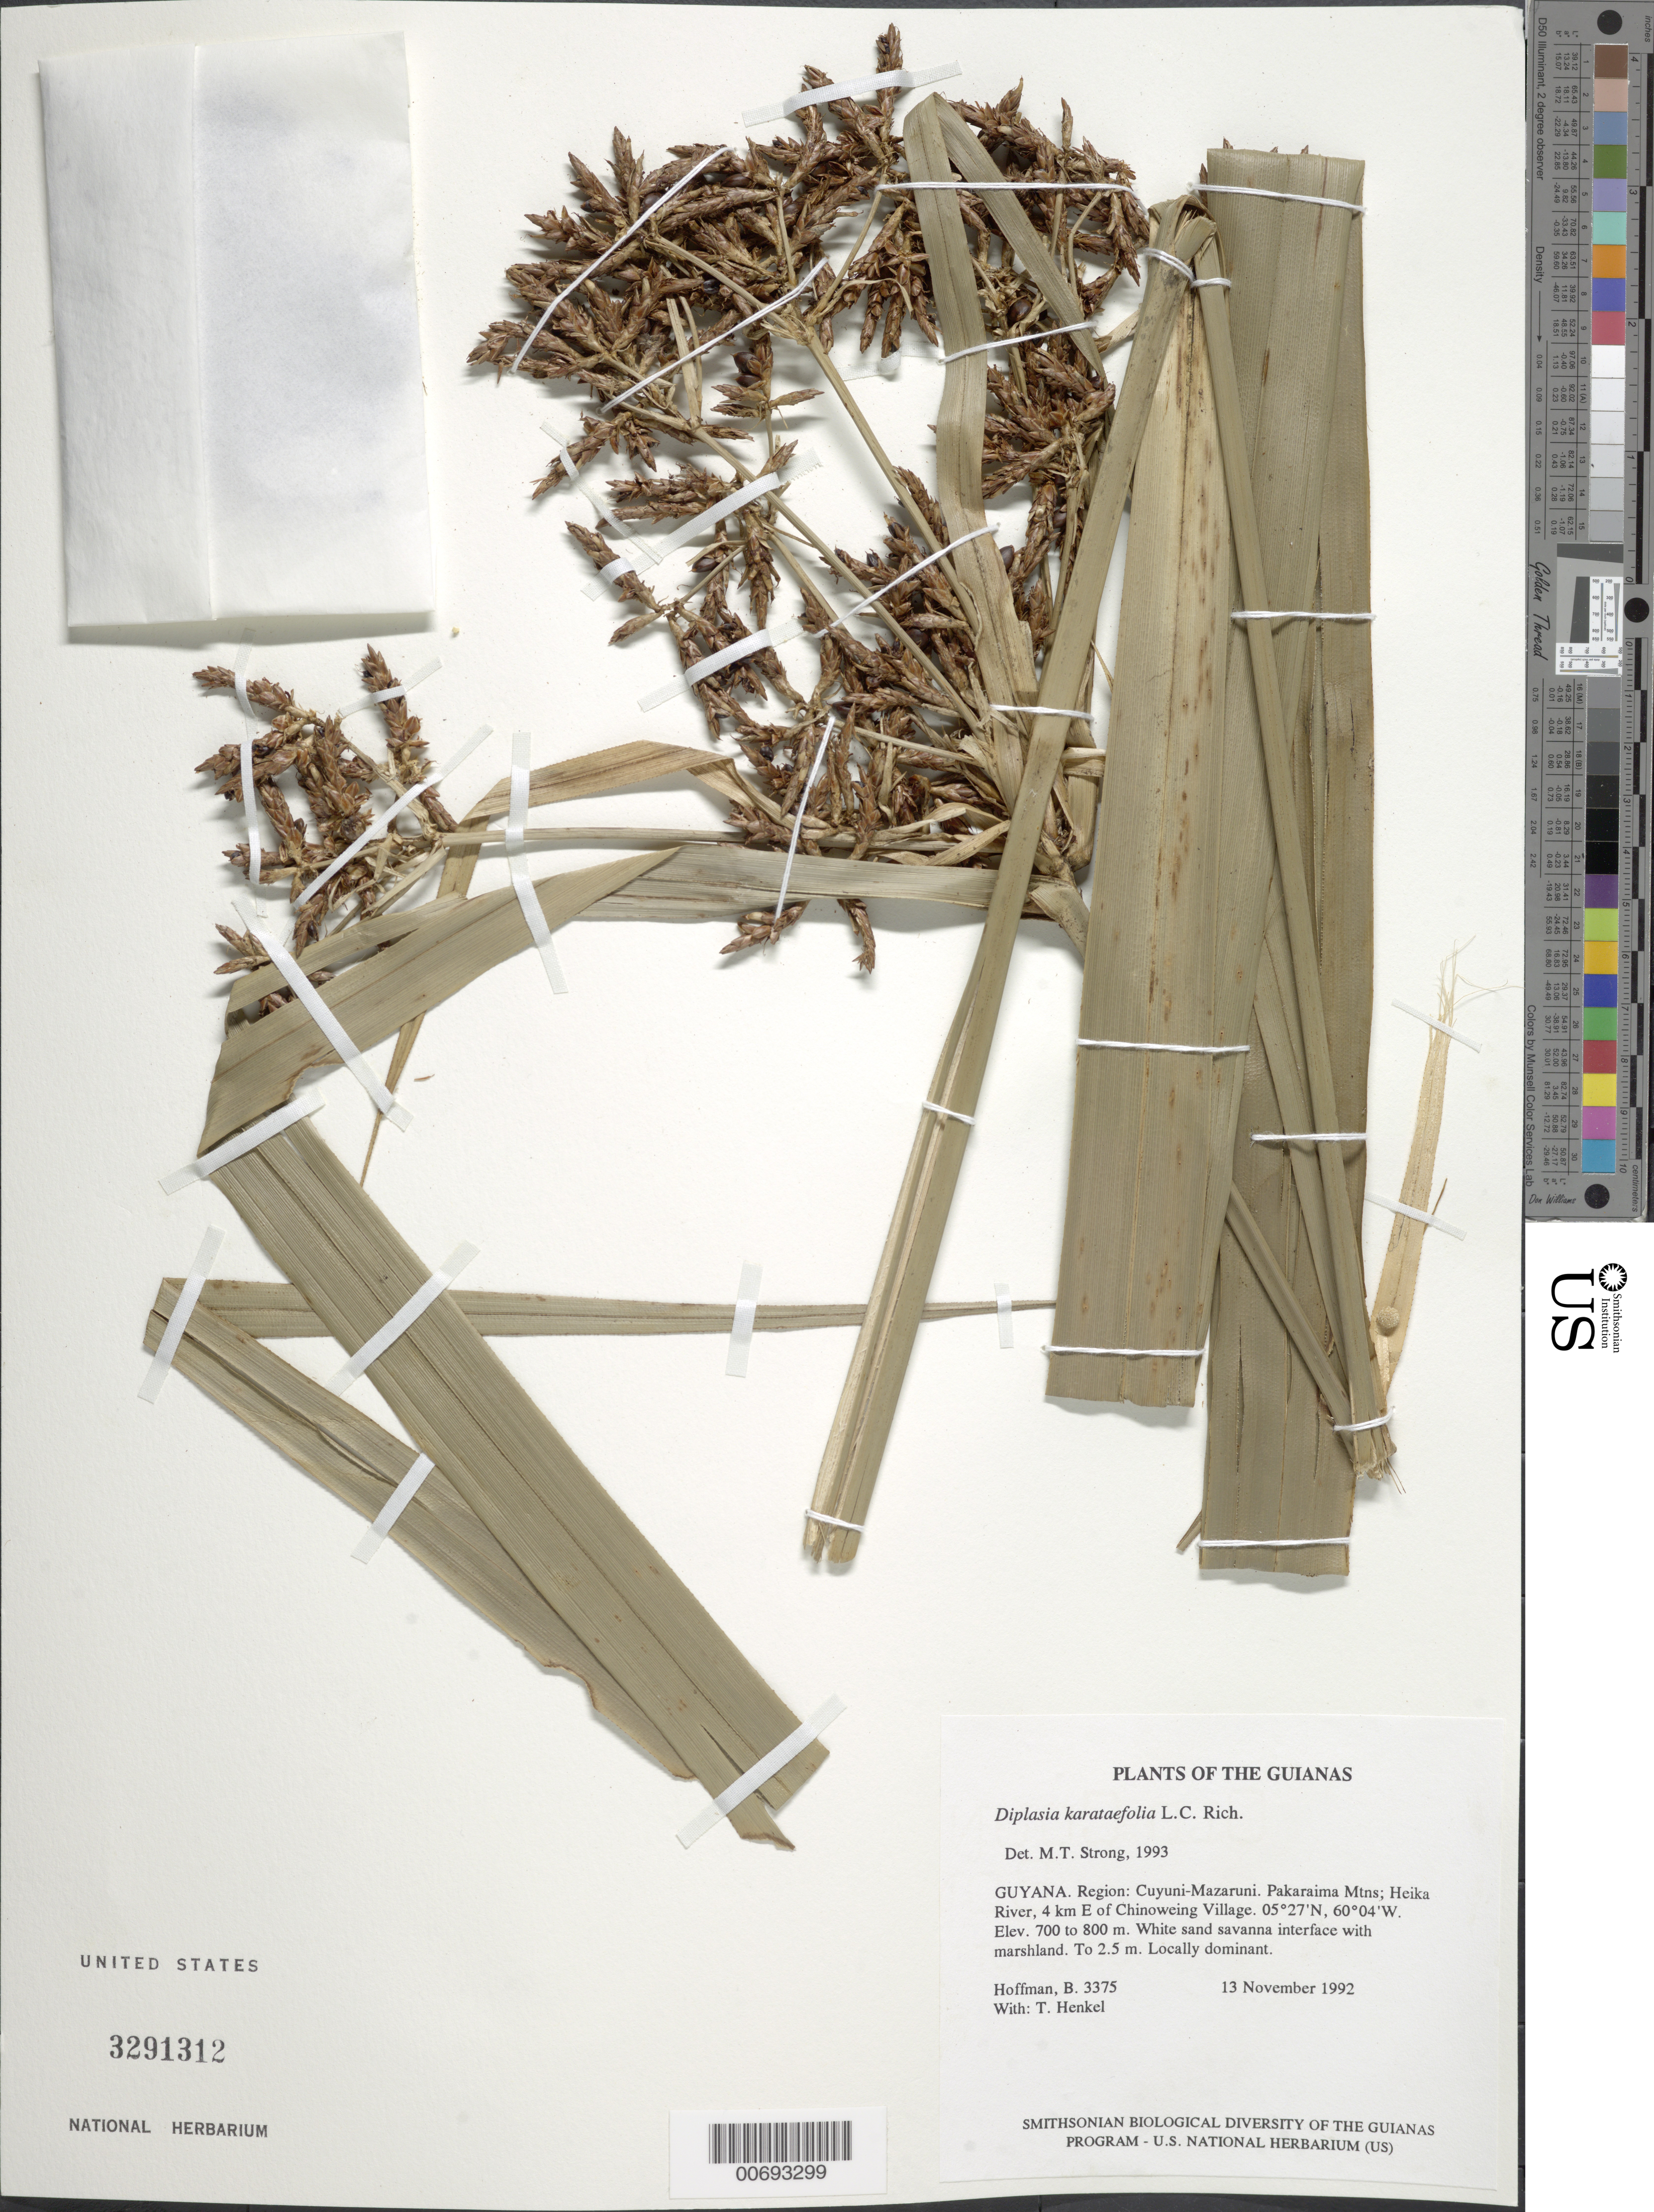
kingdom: Plantae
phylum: Tracheophyta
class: Liliopsida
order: Poales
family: Cyperaceae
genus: Diplasia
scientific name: Diplasia karatifolia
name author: Rich.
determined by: Strong, M. T., (US), Smithsonian Institution - National Museum of Natural History (UNITED STATES)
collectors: B. Hoffman & T. Henkel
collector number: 3375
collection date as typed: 13 November 1992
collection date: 1992-11-13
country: Guyana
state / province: Cuyuni-Mazaruni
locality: Pakaraima Mountains; Heika River, 4 km E of Chinoweing village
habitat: White sand savanna interface with marshland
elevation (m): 700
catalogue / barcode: US 3291312